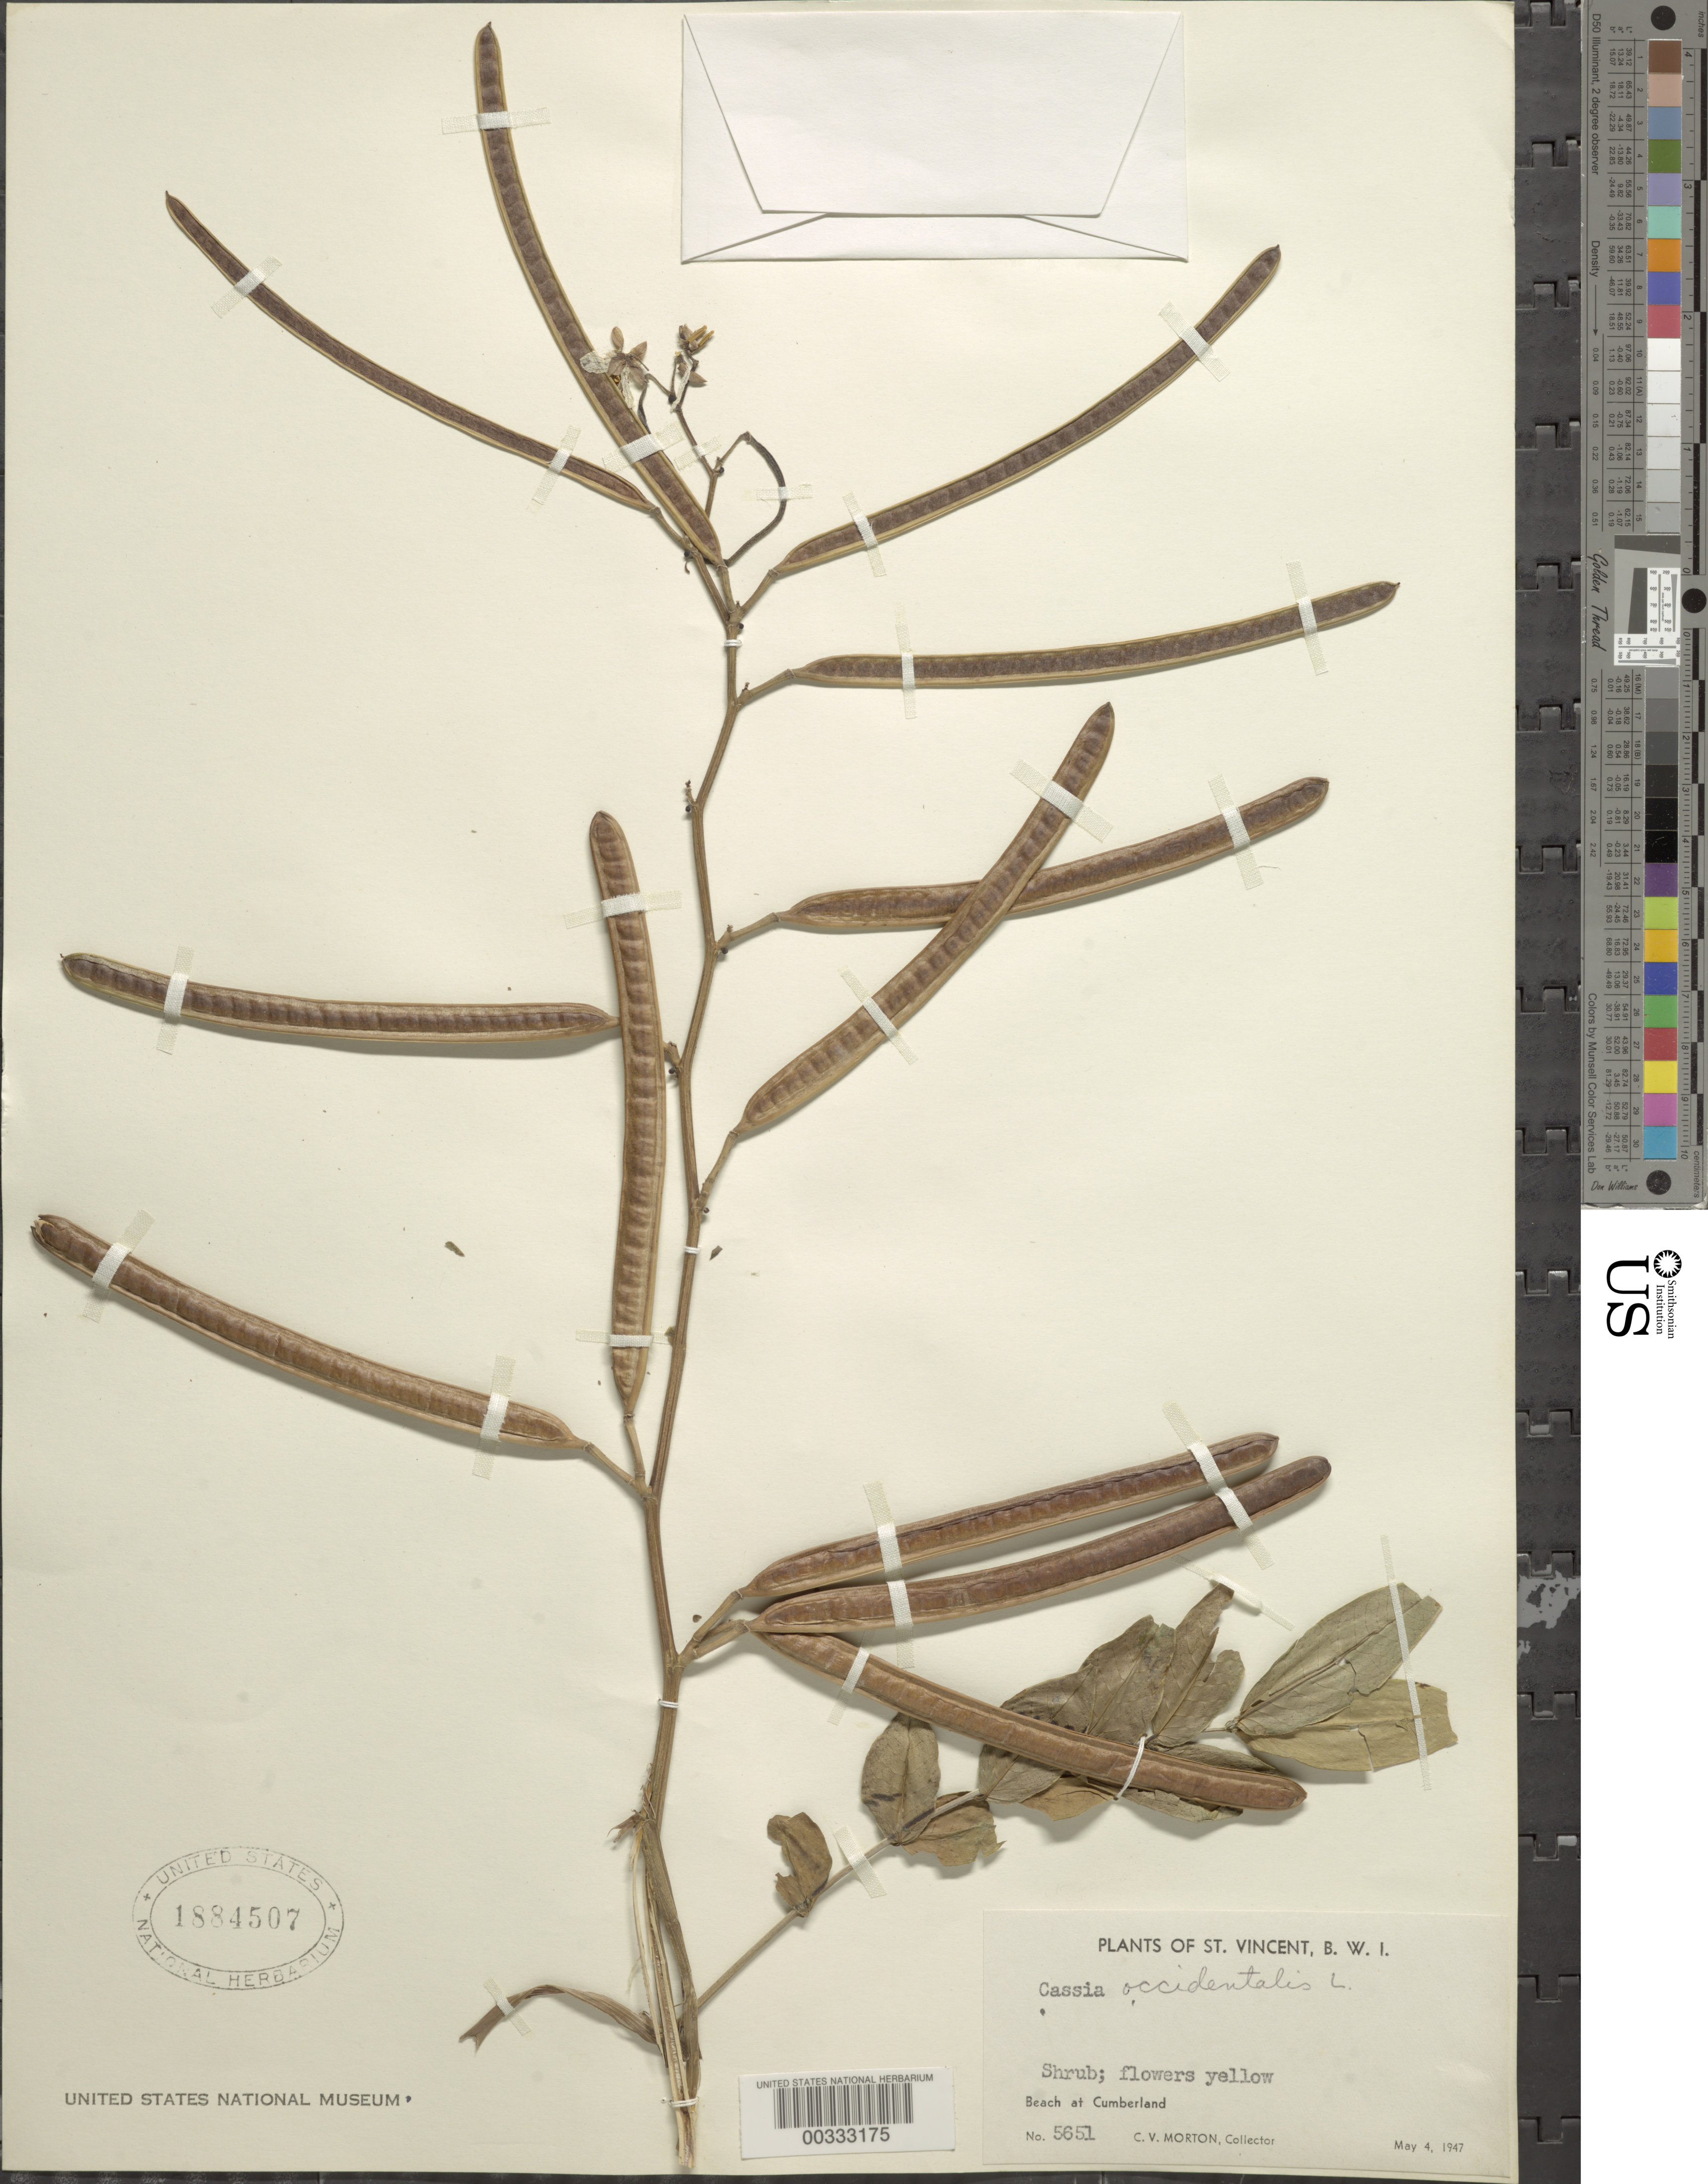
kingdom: Plantae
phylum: Tracheophyta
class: Magnoliopsida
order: Fabales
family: Fabaceae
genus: Senna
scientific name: Senna occidentalis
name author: (L.) Link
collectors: C. V. Morton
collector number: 5651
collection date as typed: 04 May 1947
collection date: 1947-05-04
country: St. Vincent - Grenadines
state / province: Saint Patrick (?)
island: St. Vincent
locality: Cumberland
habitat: Beach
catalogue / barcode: US 1884507